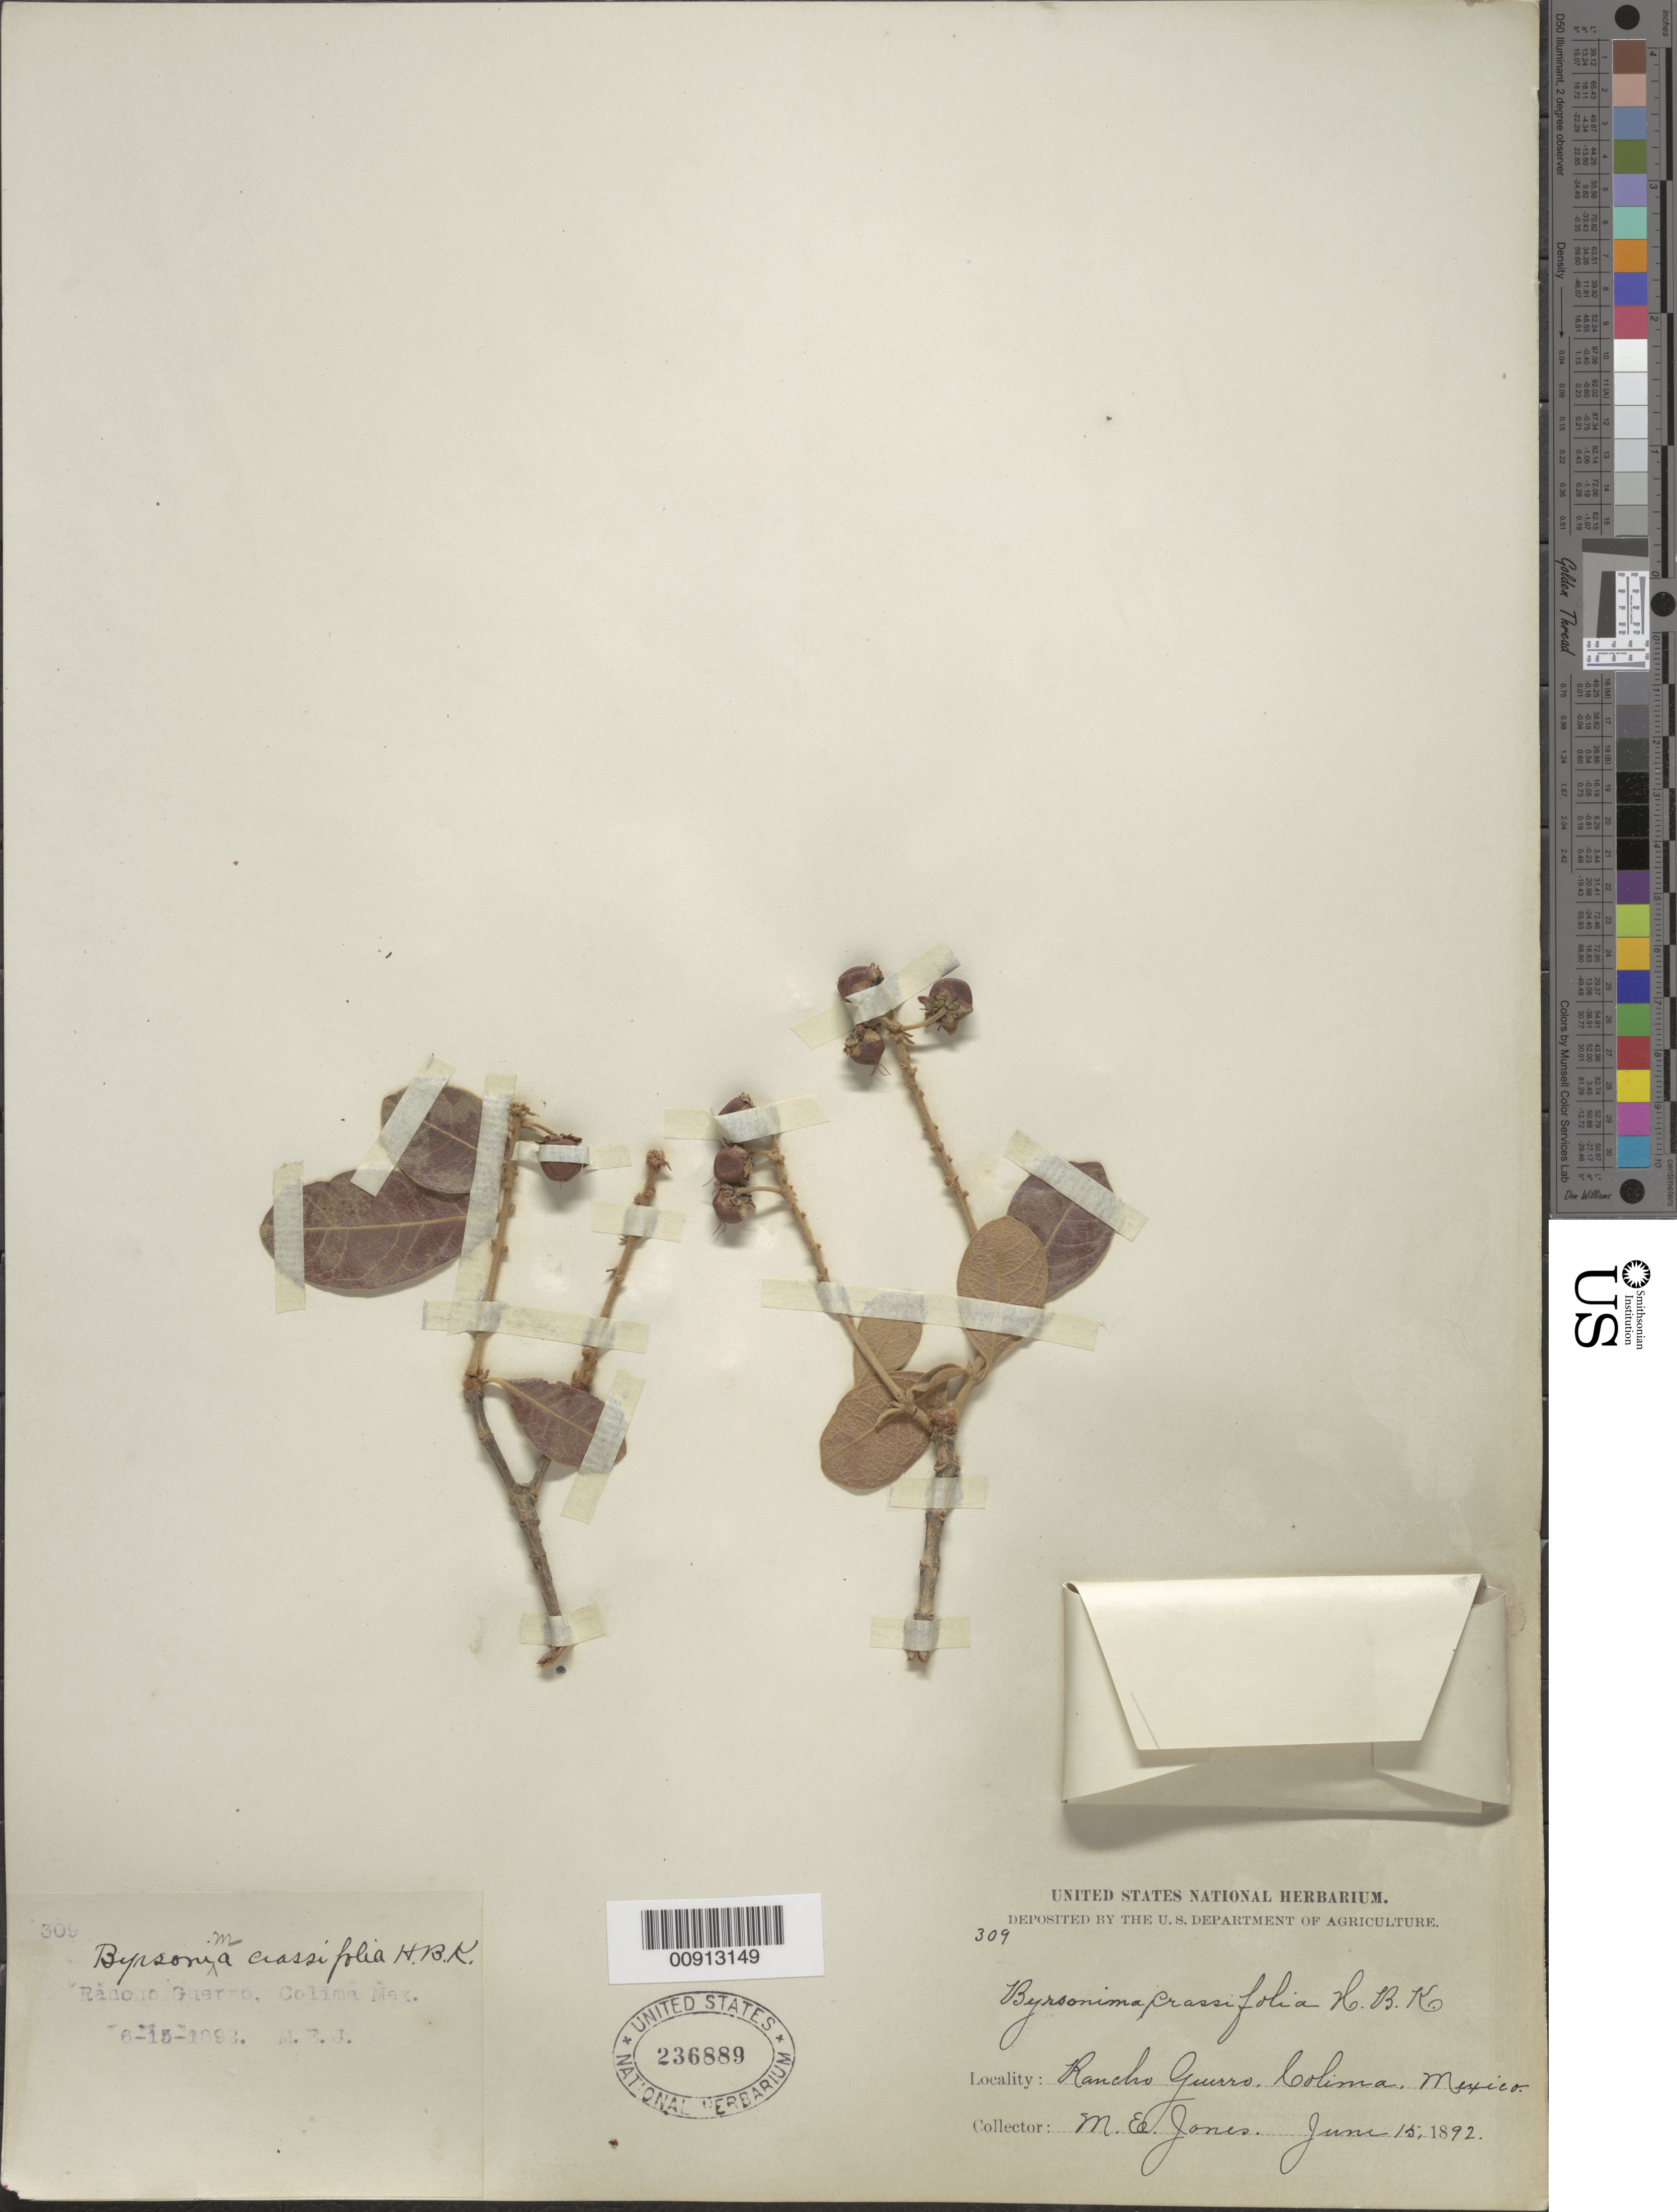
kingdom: Plantae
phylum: Tracheophyta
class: Magnoliopsida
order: Malpighiales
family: Malpighiaceae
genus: Byrsonima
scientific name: Byrsonima crassifolia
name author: (L.) Kunth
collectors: M. E. Jones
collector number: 309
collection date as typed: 15 Jun 1892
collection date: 1892-06-15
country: Mexico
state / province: Colima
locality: Rancho Guerro, Colima.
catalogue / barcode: US 236889